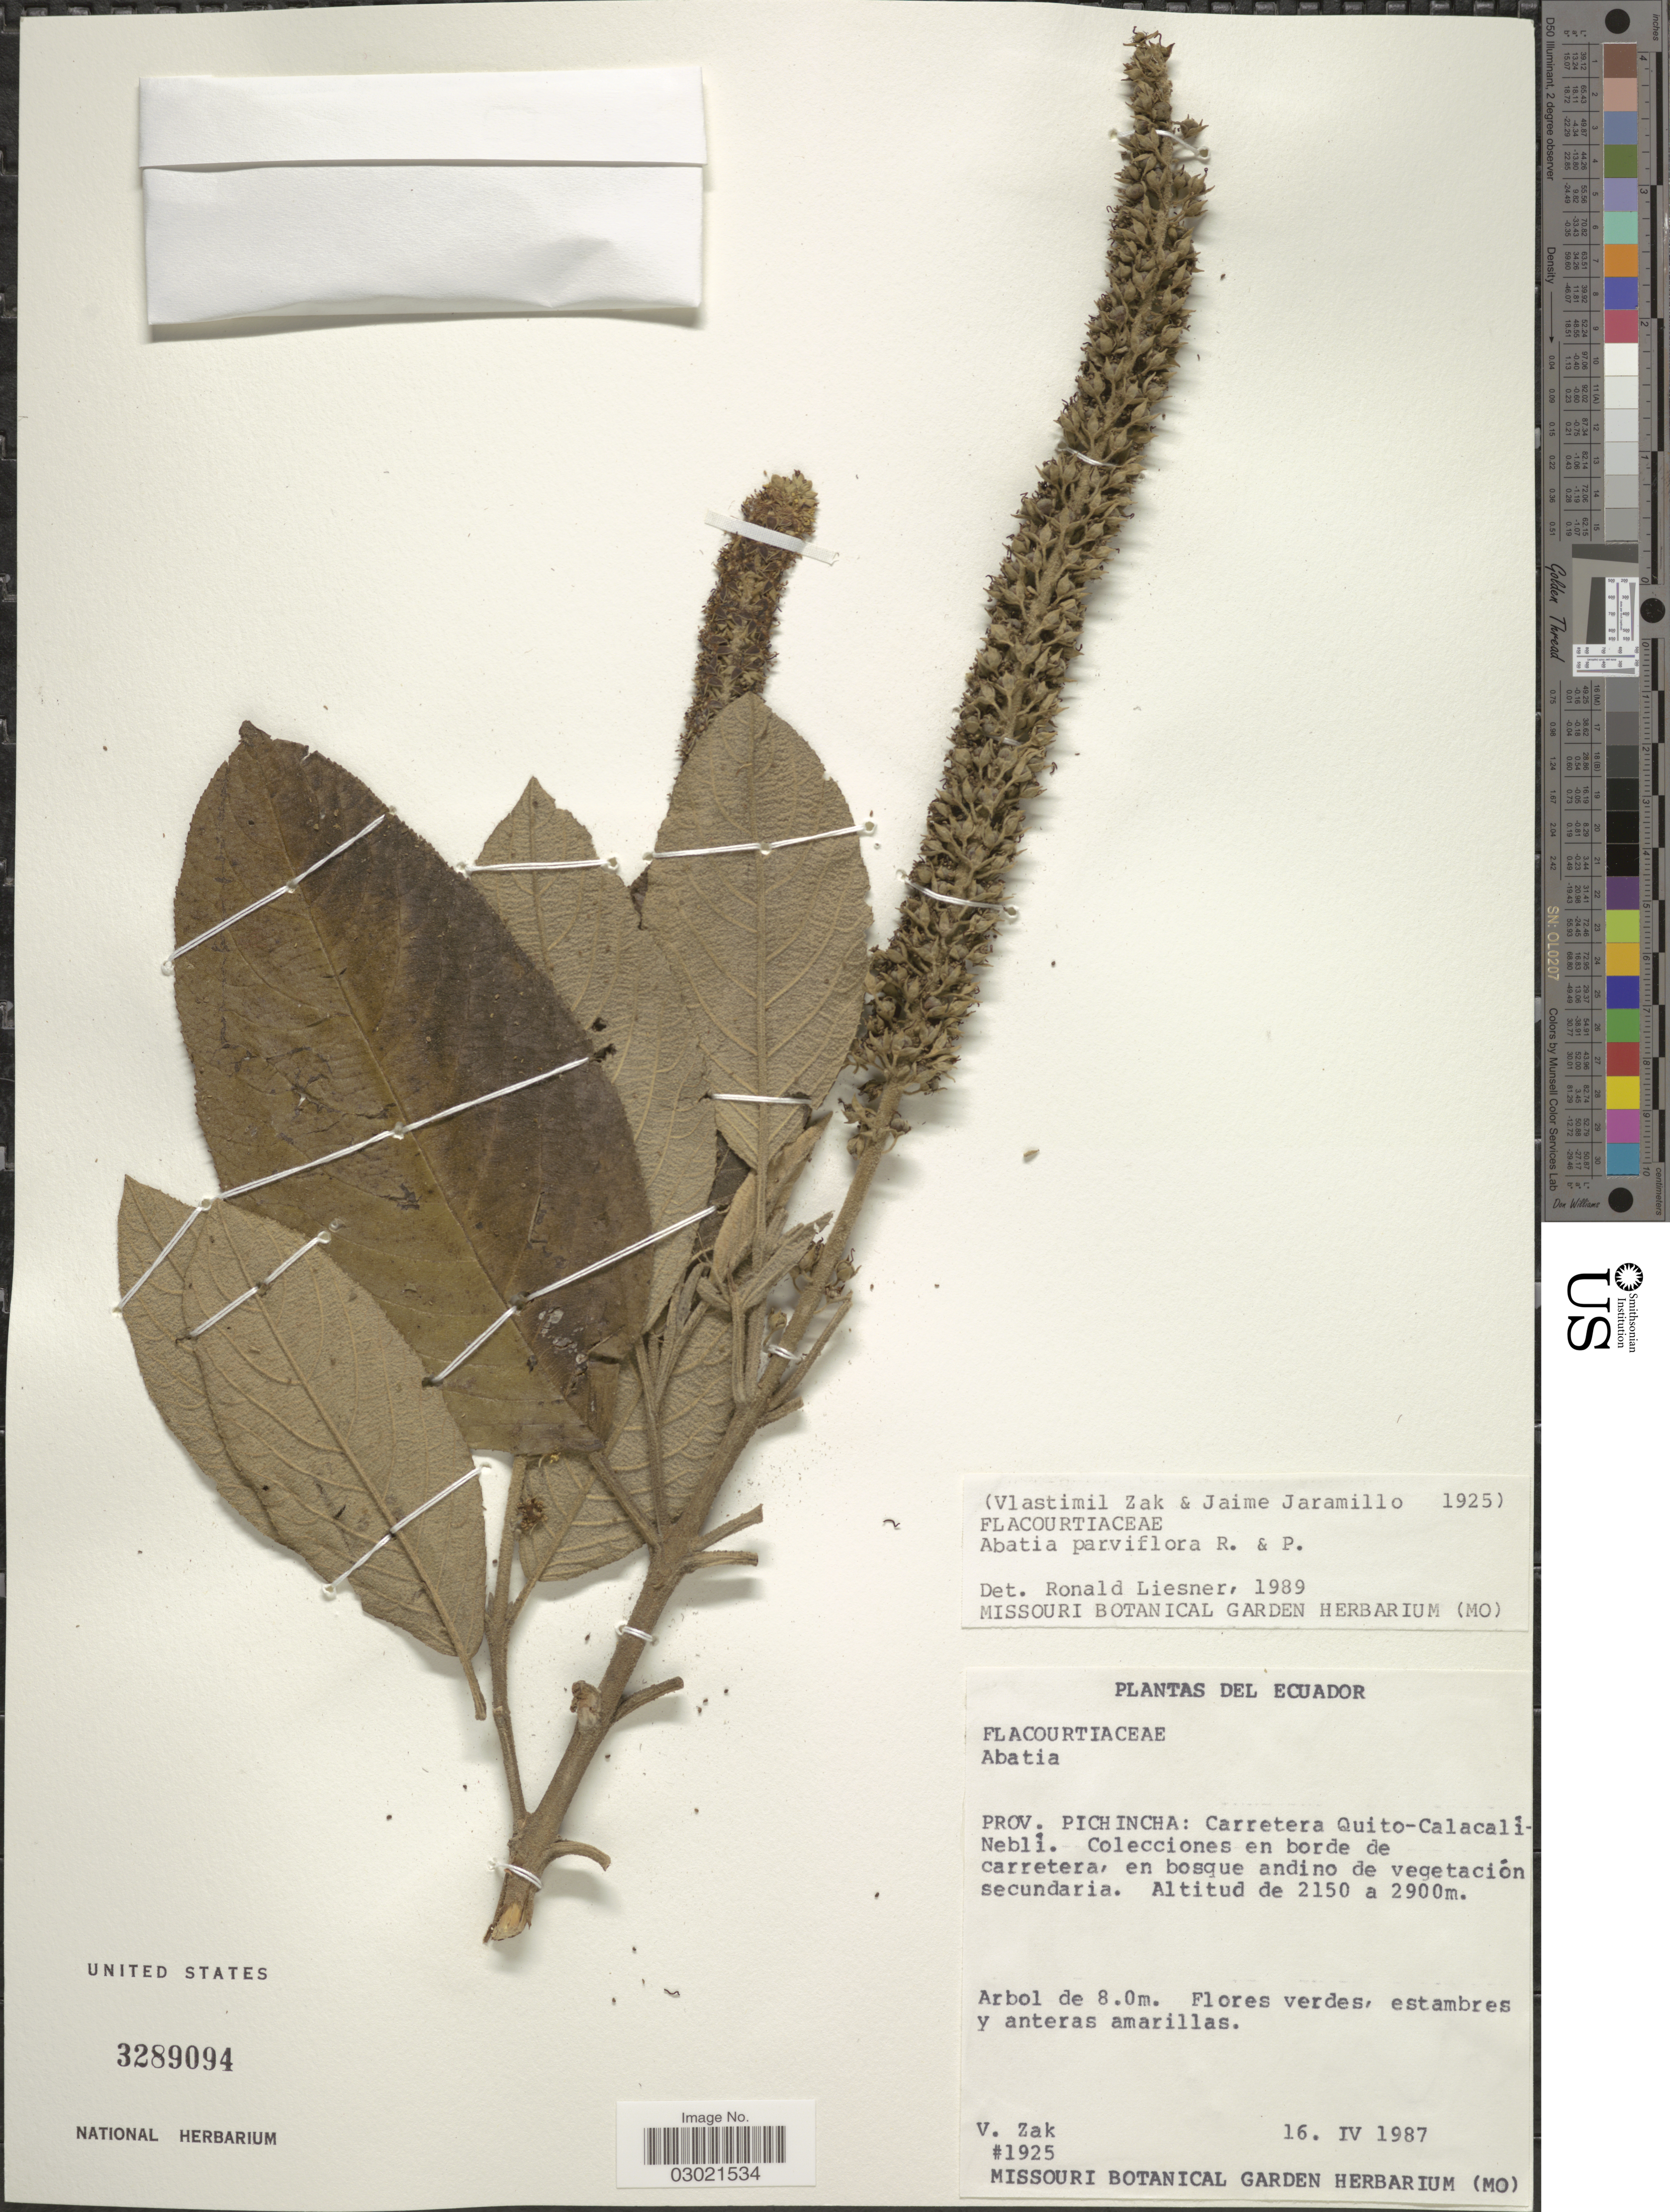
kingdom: Plantae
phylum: Tracheophyta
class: Magnoliopsida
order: Malpighiales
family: Salicaceae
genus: Abatia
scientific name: Abatia parviflora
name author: Ruiz & Pav.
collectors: V. Zak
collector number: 1925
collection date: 1987-04-16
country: Ecuador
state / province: Pichincha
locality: Prov. Pichincha: Carretera Quito-Calacalí-Neblí.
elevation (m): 2150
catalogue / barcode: US 3289094